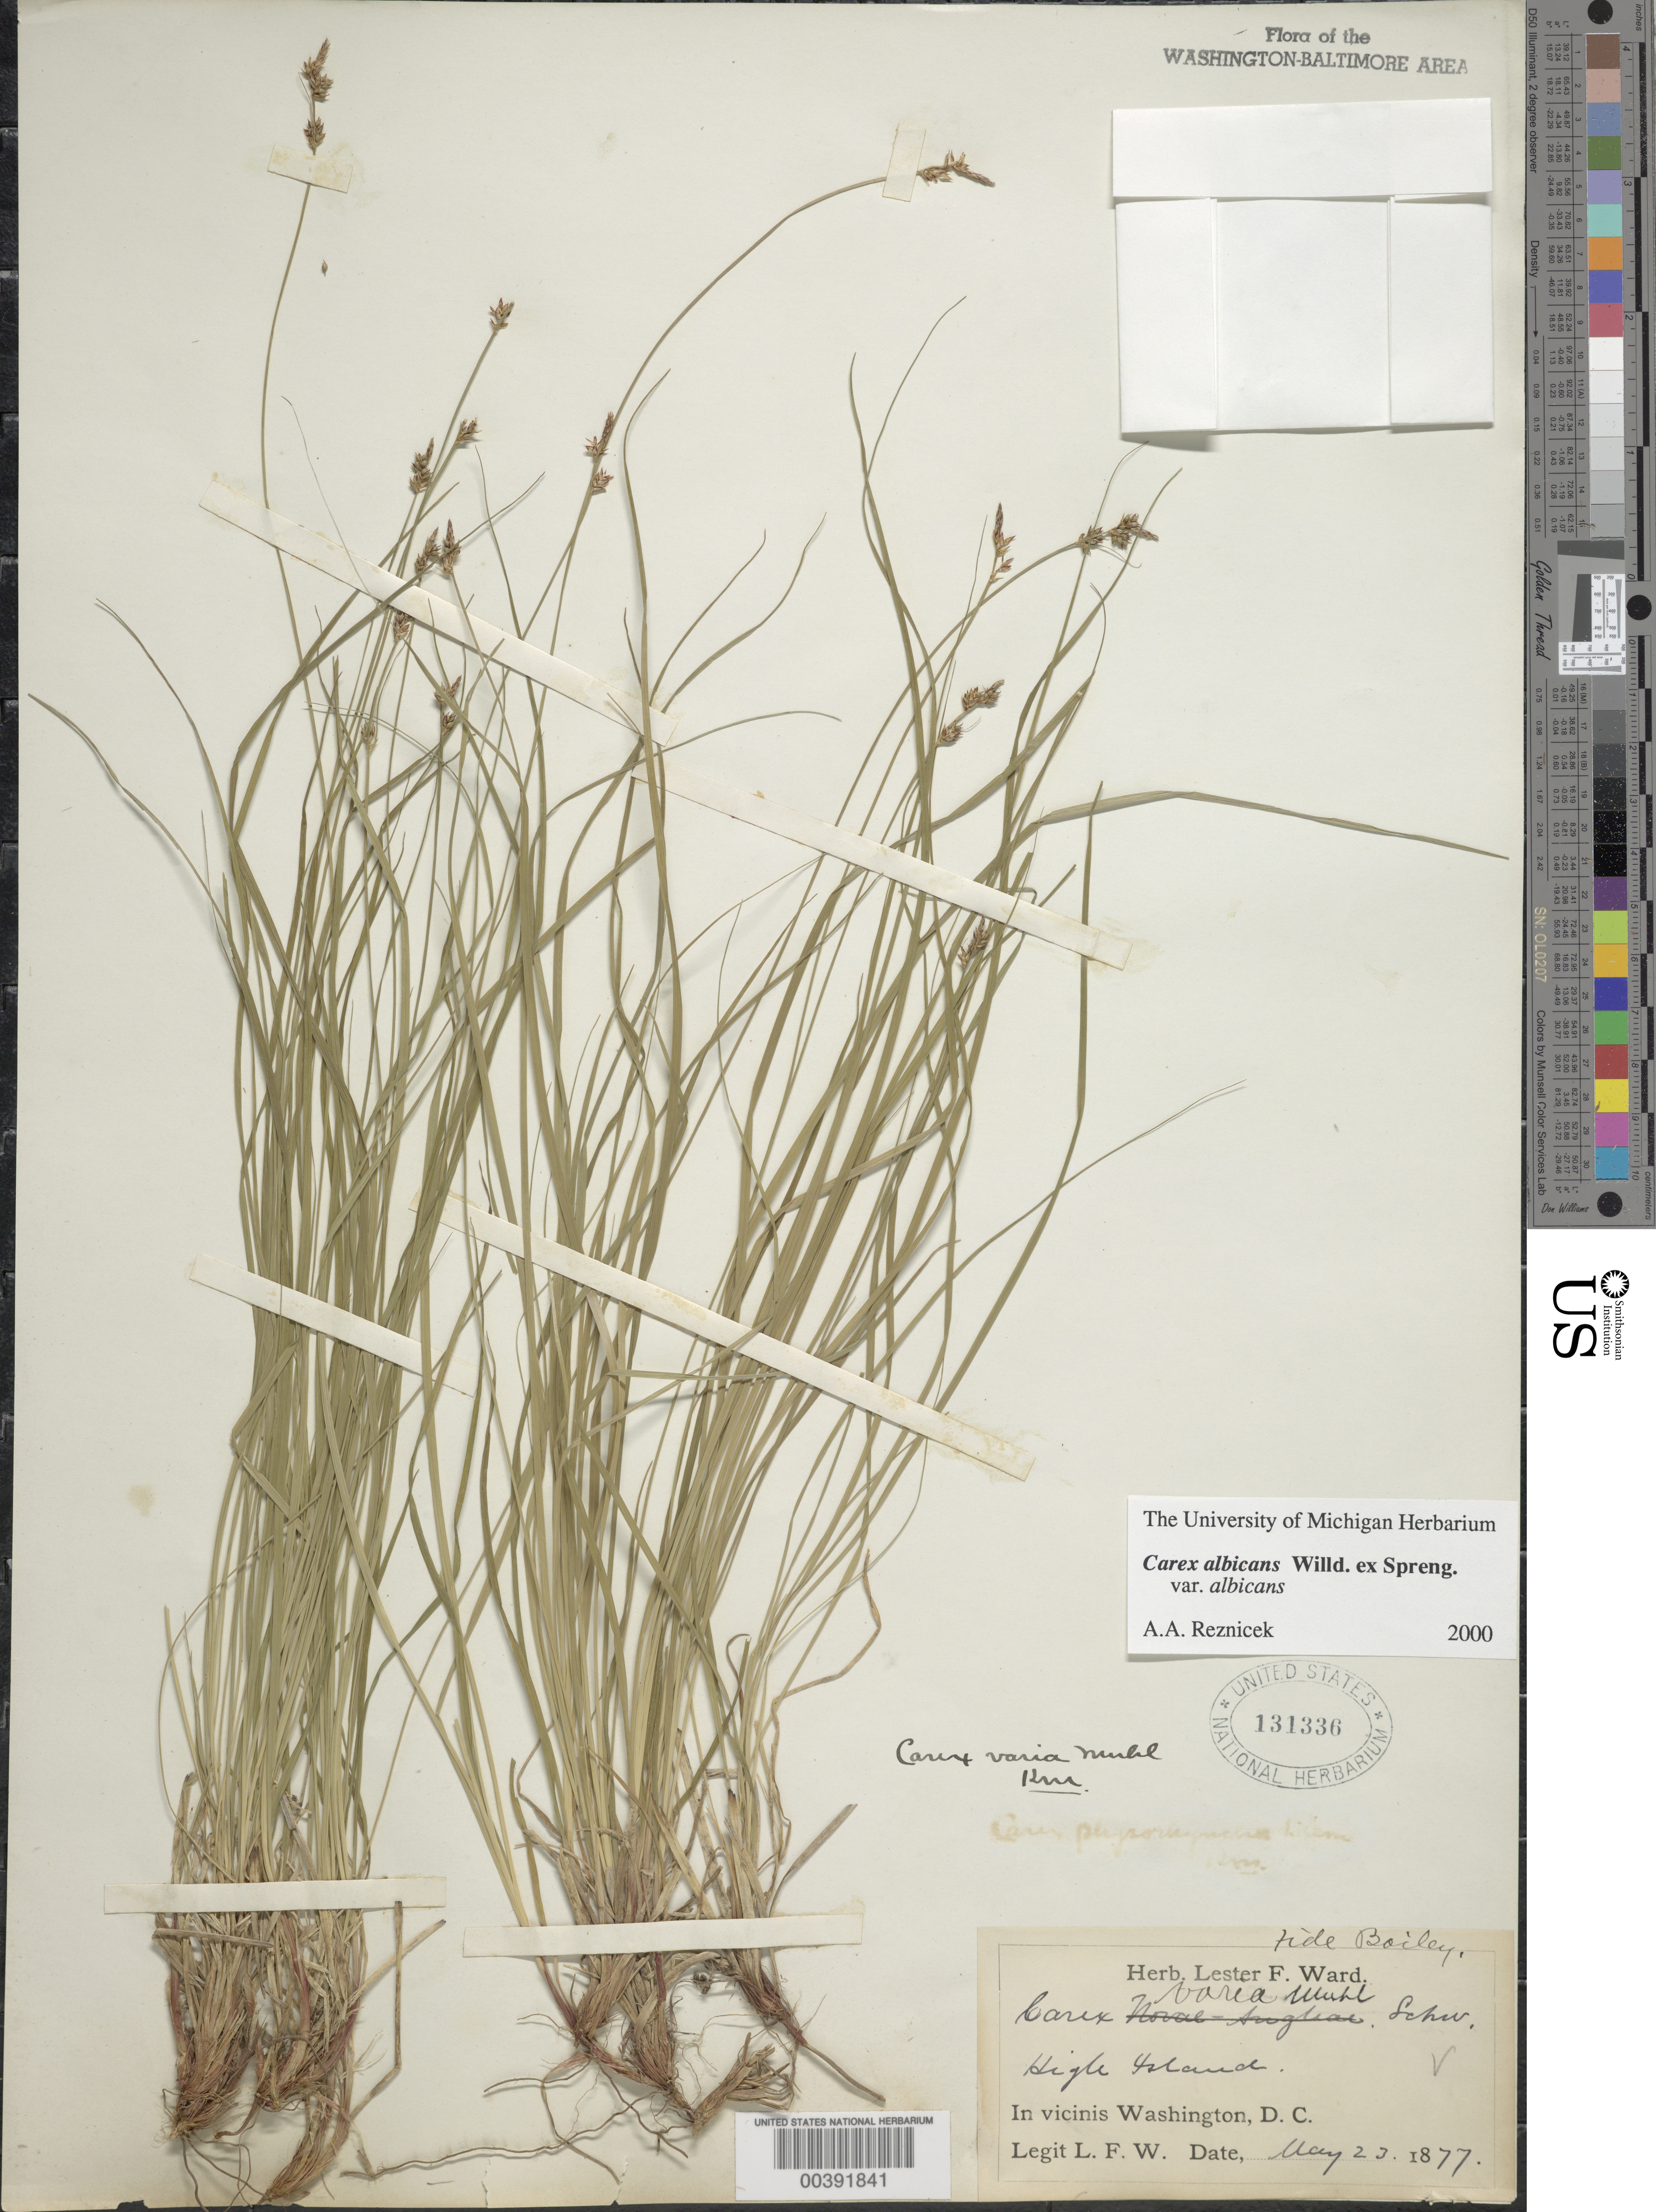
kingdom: Plantae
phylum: Tracheophyta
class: Liliopsida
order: Poales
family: Cyperaceae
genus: Carex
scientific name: Carex albicans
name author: Willd. ex Spreng.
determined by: Reznicek, A. A.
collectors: L. F. Ward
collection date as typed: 23 May 1877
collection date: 1877-05-23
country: United States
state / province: Maryland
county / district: Montgomery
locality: High Island C. & O. Canal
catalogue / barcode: US 131336